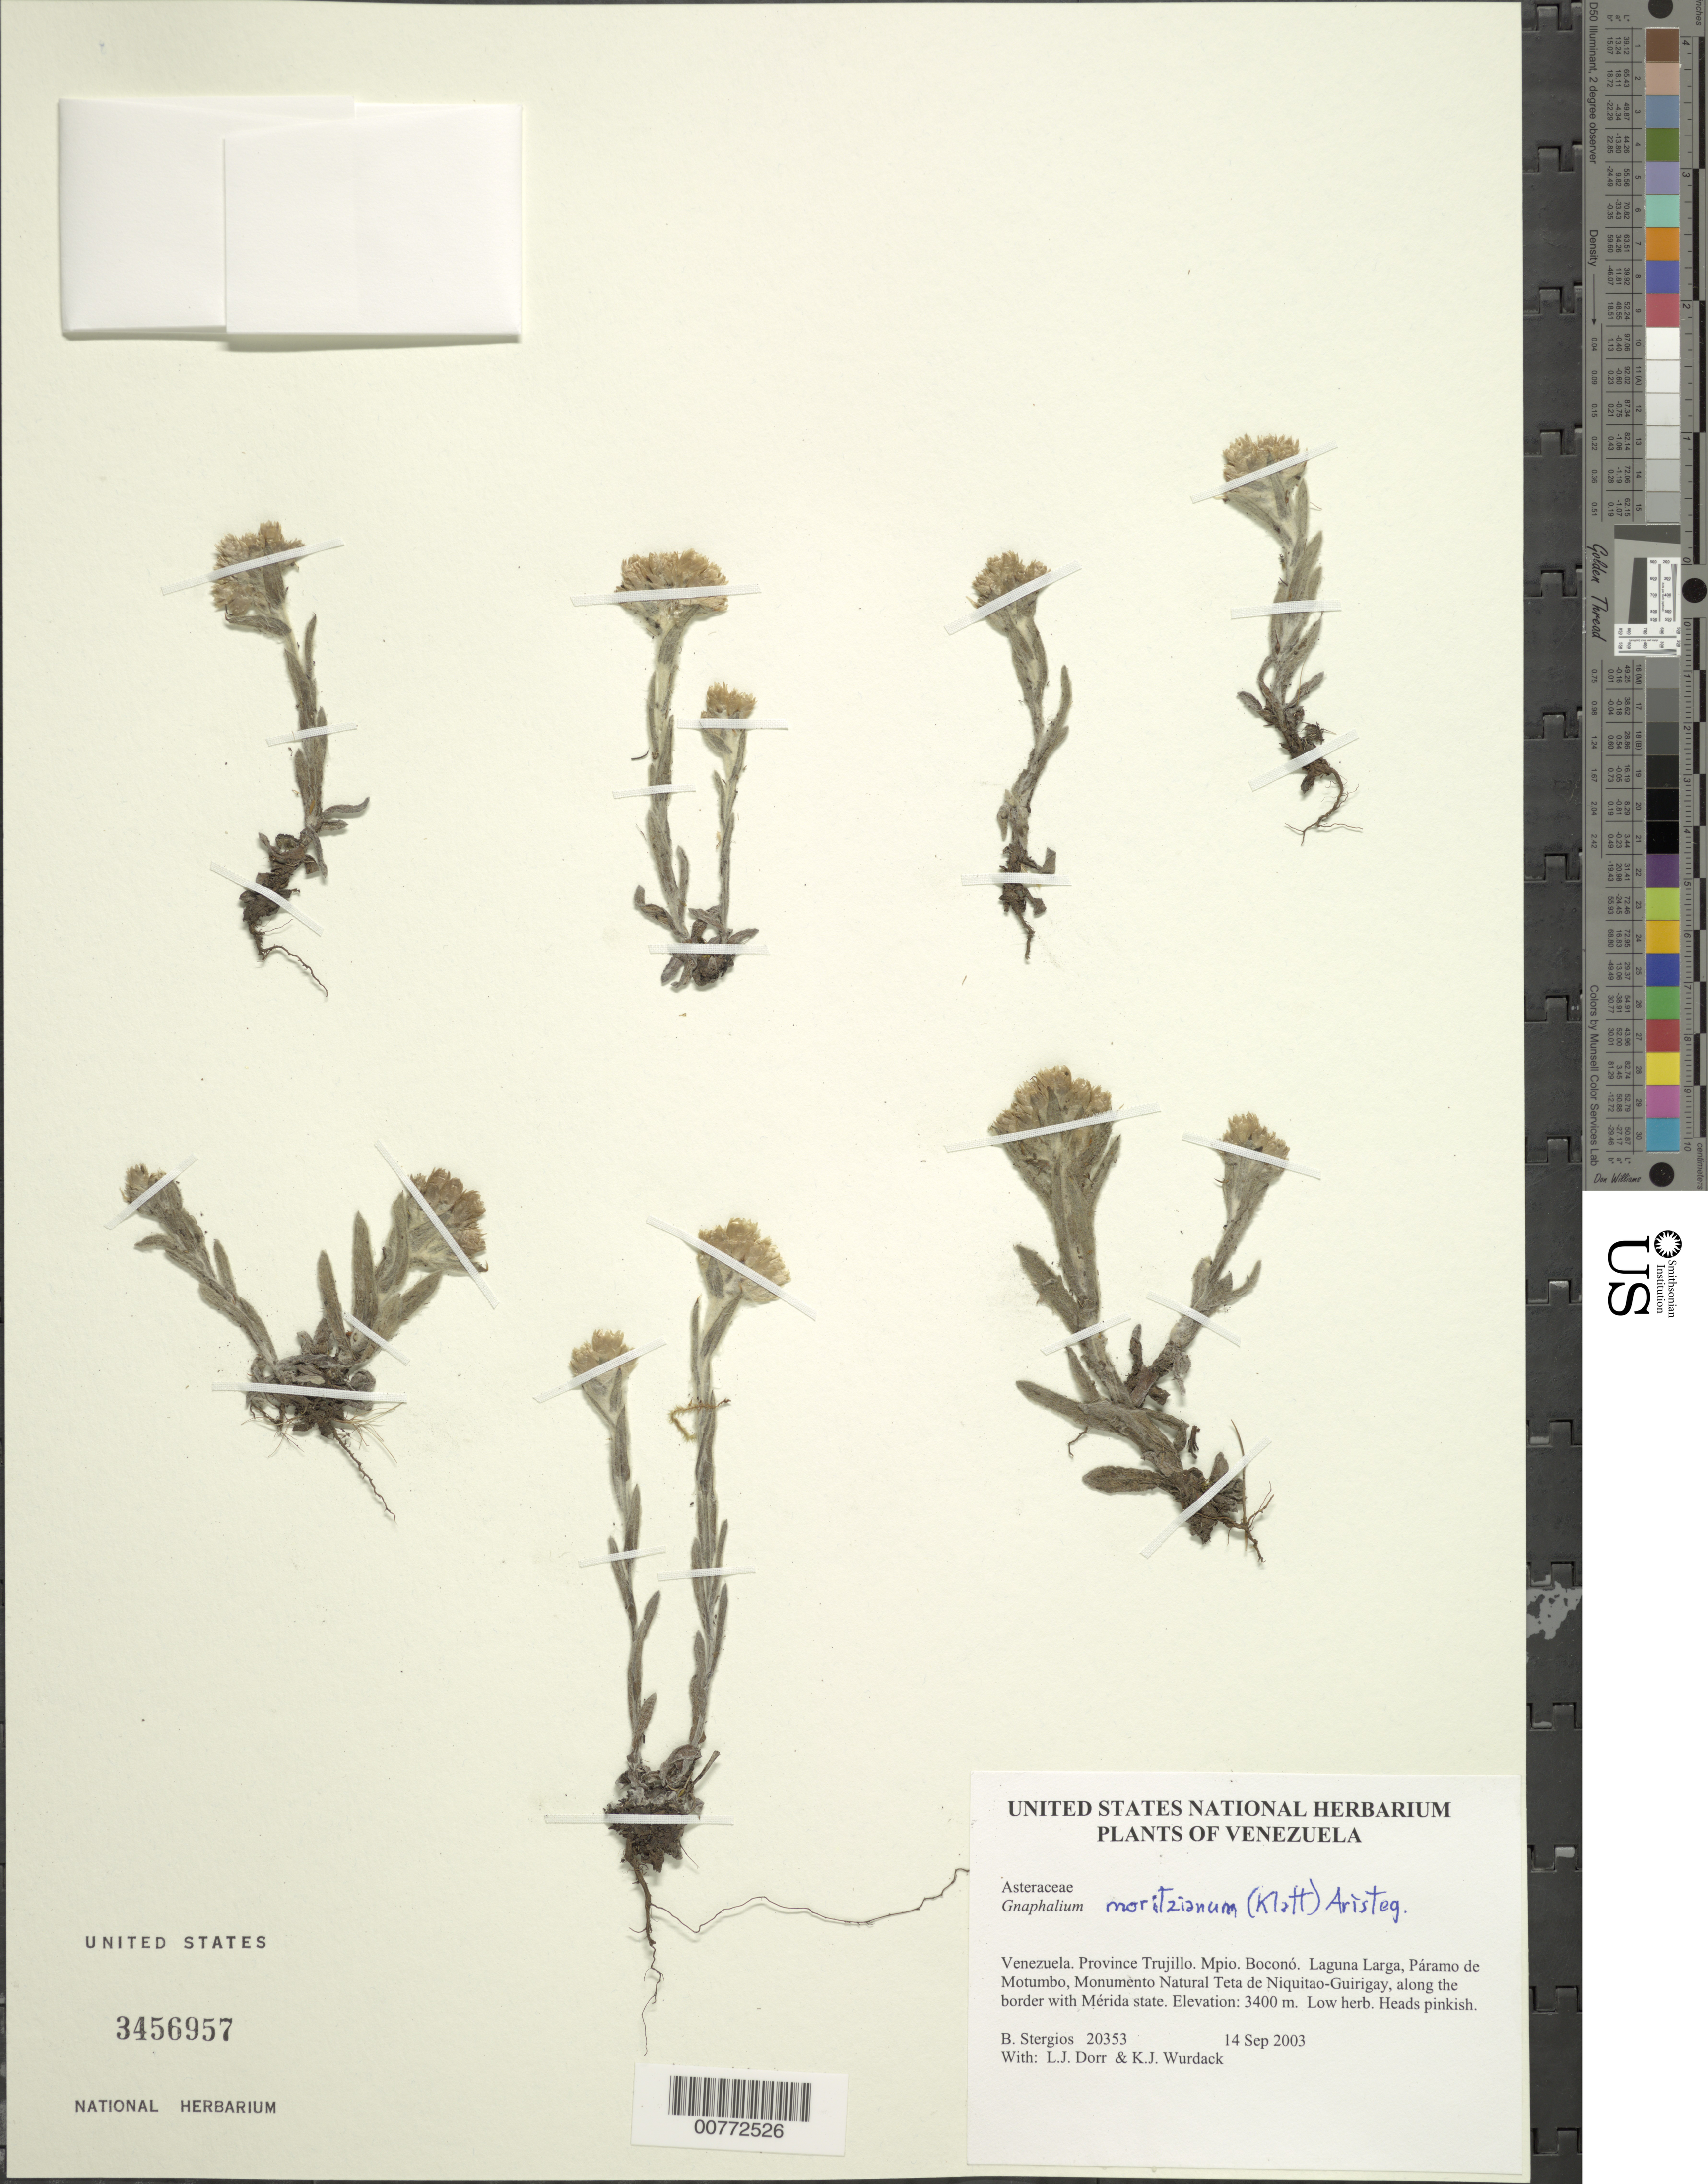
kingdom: Plantae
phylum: Tracheophyta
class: Magnoliopsida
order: Asterales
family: Asteraceae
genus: Pseudognaphalium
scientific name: Pseudognaphalium moritizianum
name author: (Klatt) V.M. Badillo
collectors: B. G. Stergios, L. J. Dorr & K. Wurdack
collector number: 20353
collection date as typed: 14 Sep 2003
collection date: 2003-09-14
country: Venezuela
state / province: Trujillo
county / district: Boconó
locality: Laguna Larga, Páramo de Motumbo, Monumento Natural Teta de Niquitao-Guirigay, along the border with Mérida state.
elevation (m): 3400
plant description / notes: PORT, US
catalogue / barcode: US 3456957